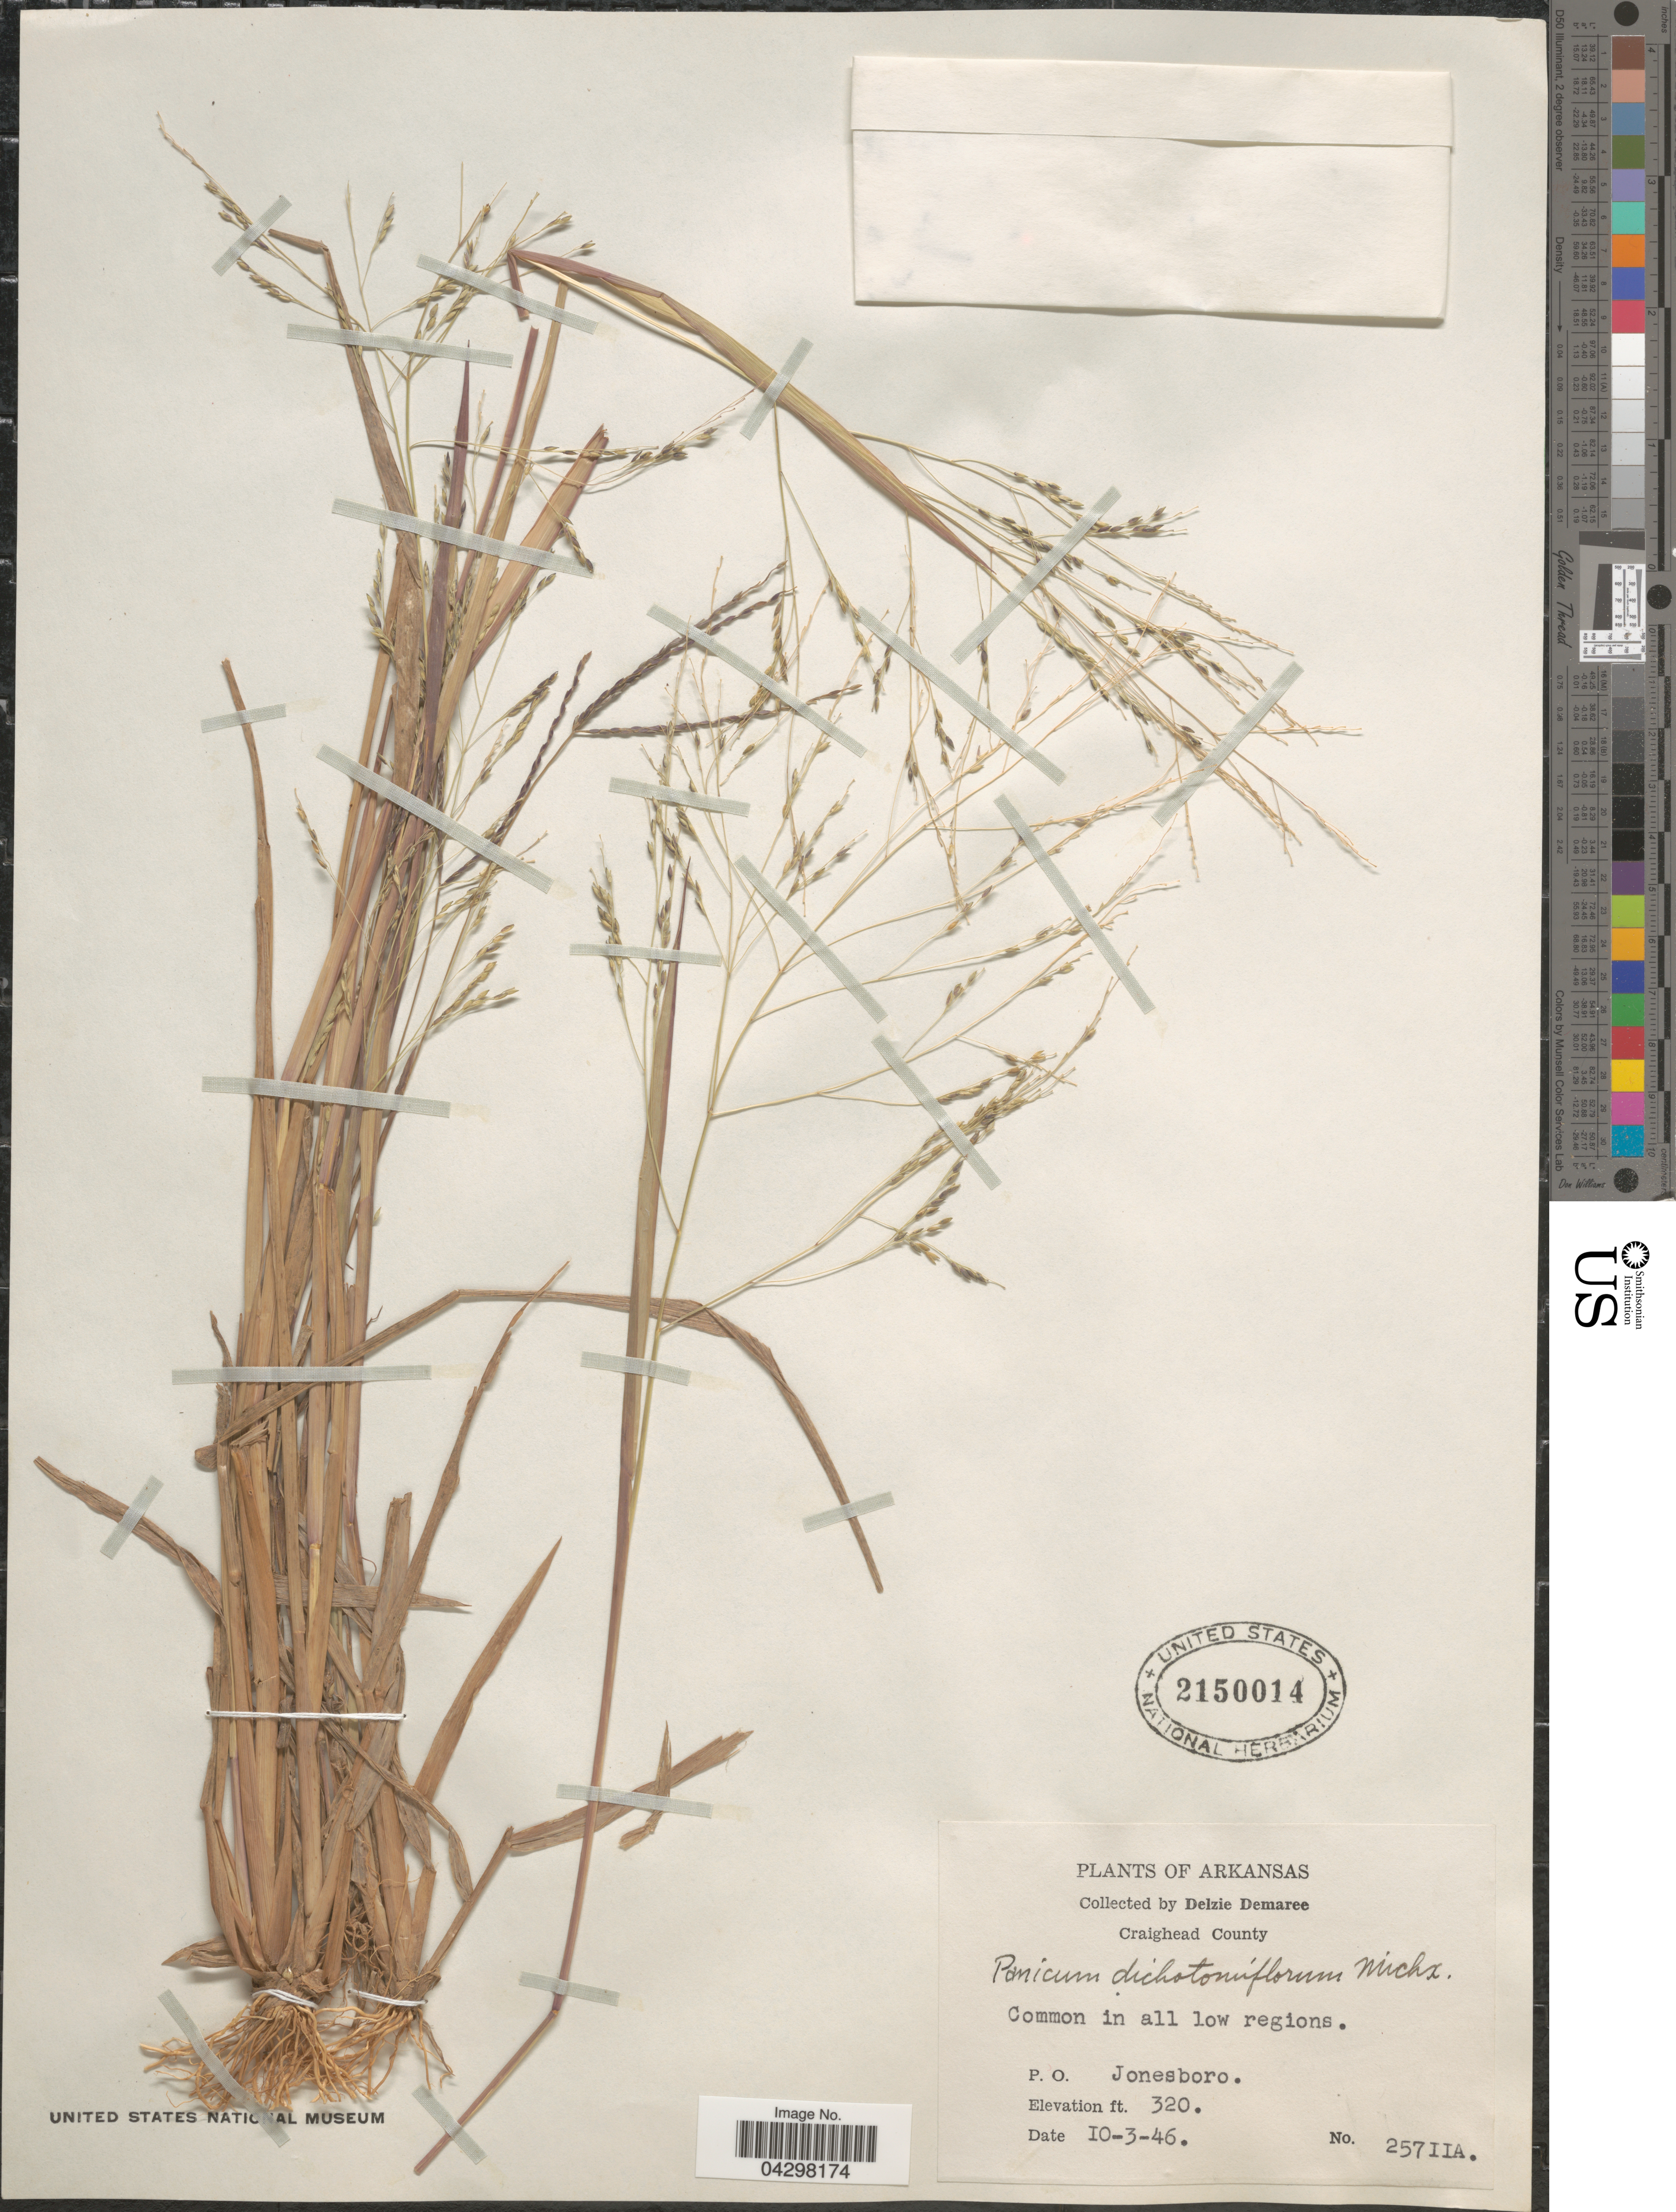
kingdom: Plantae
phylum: Tracheophyta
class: Liliopsida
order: Poales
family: Poaceae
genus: Panicum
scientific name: Panicum dichotomiflorum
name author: Michx.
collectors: D. Demaree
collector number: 25711A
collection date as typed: Transcribed d/m/y: 3/10/46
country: United States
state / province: Arkansas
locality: Craighead County. In all low regions. P. O. Jonesboro.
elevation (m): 98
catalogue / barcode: US 2150014